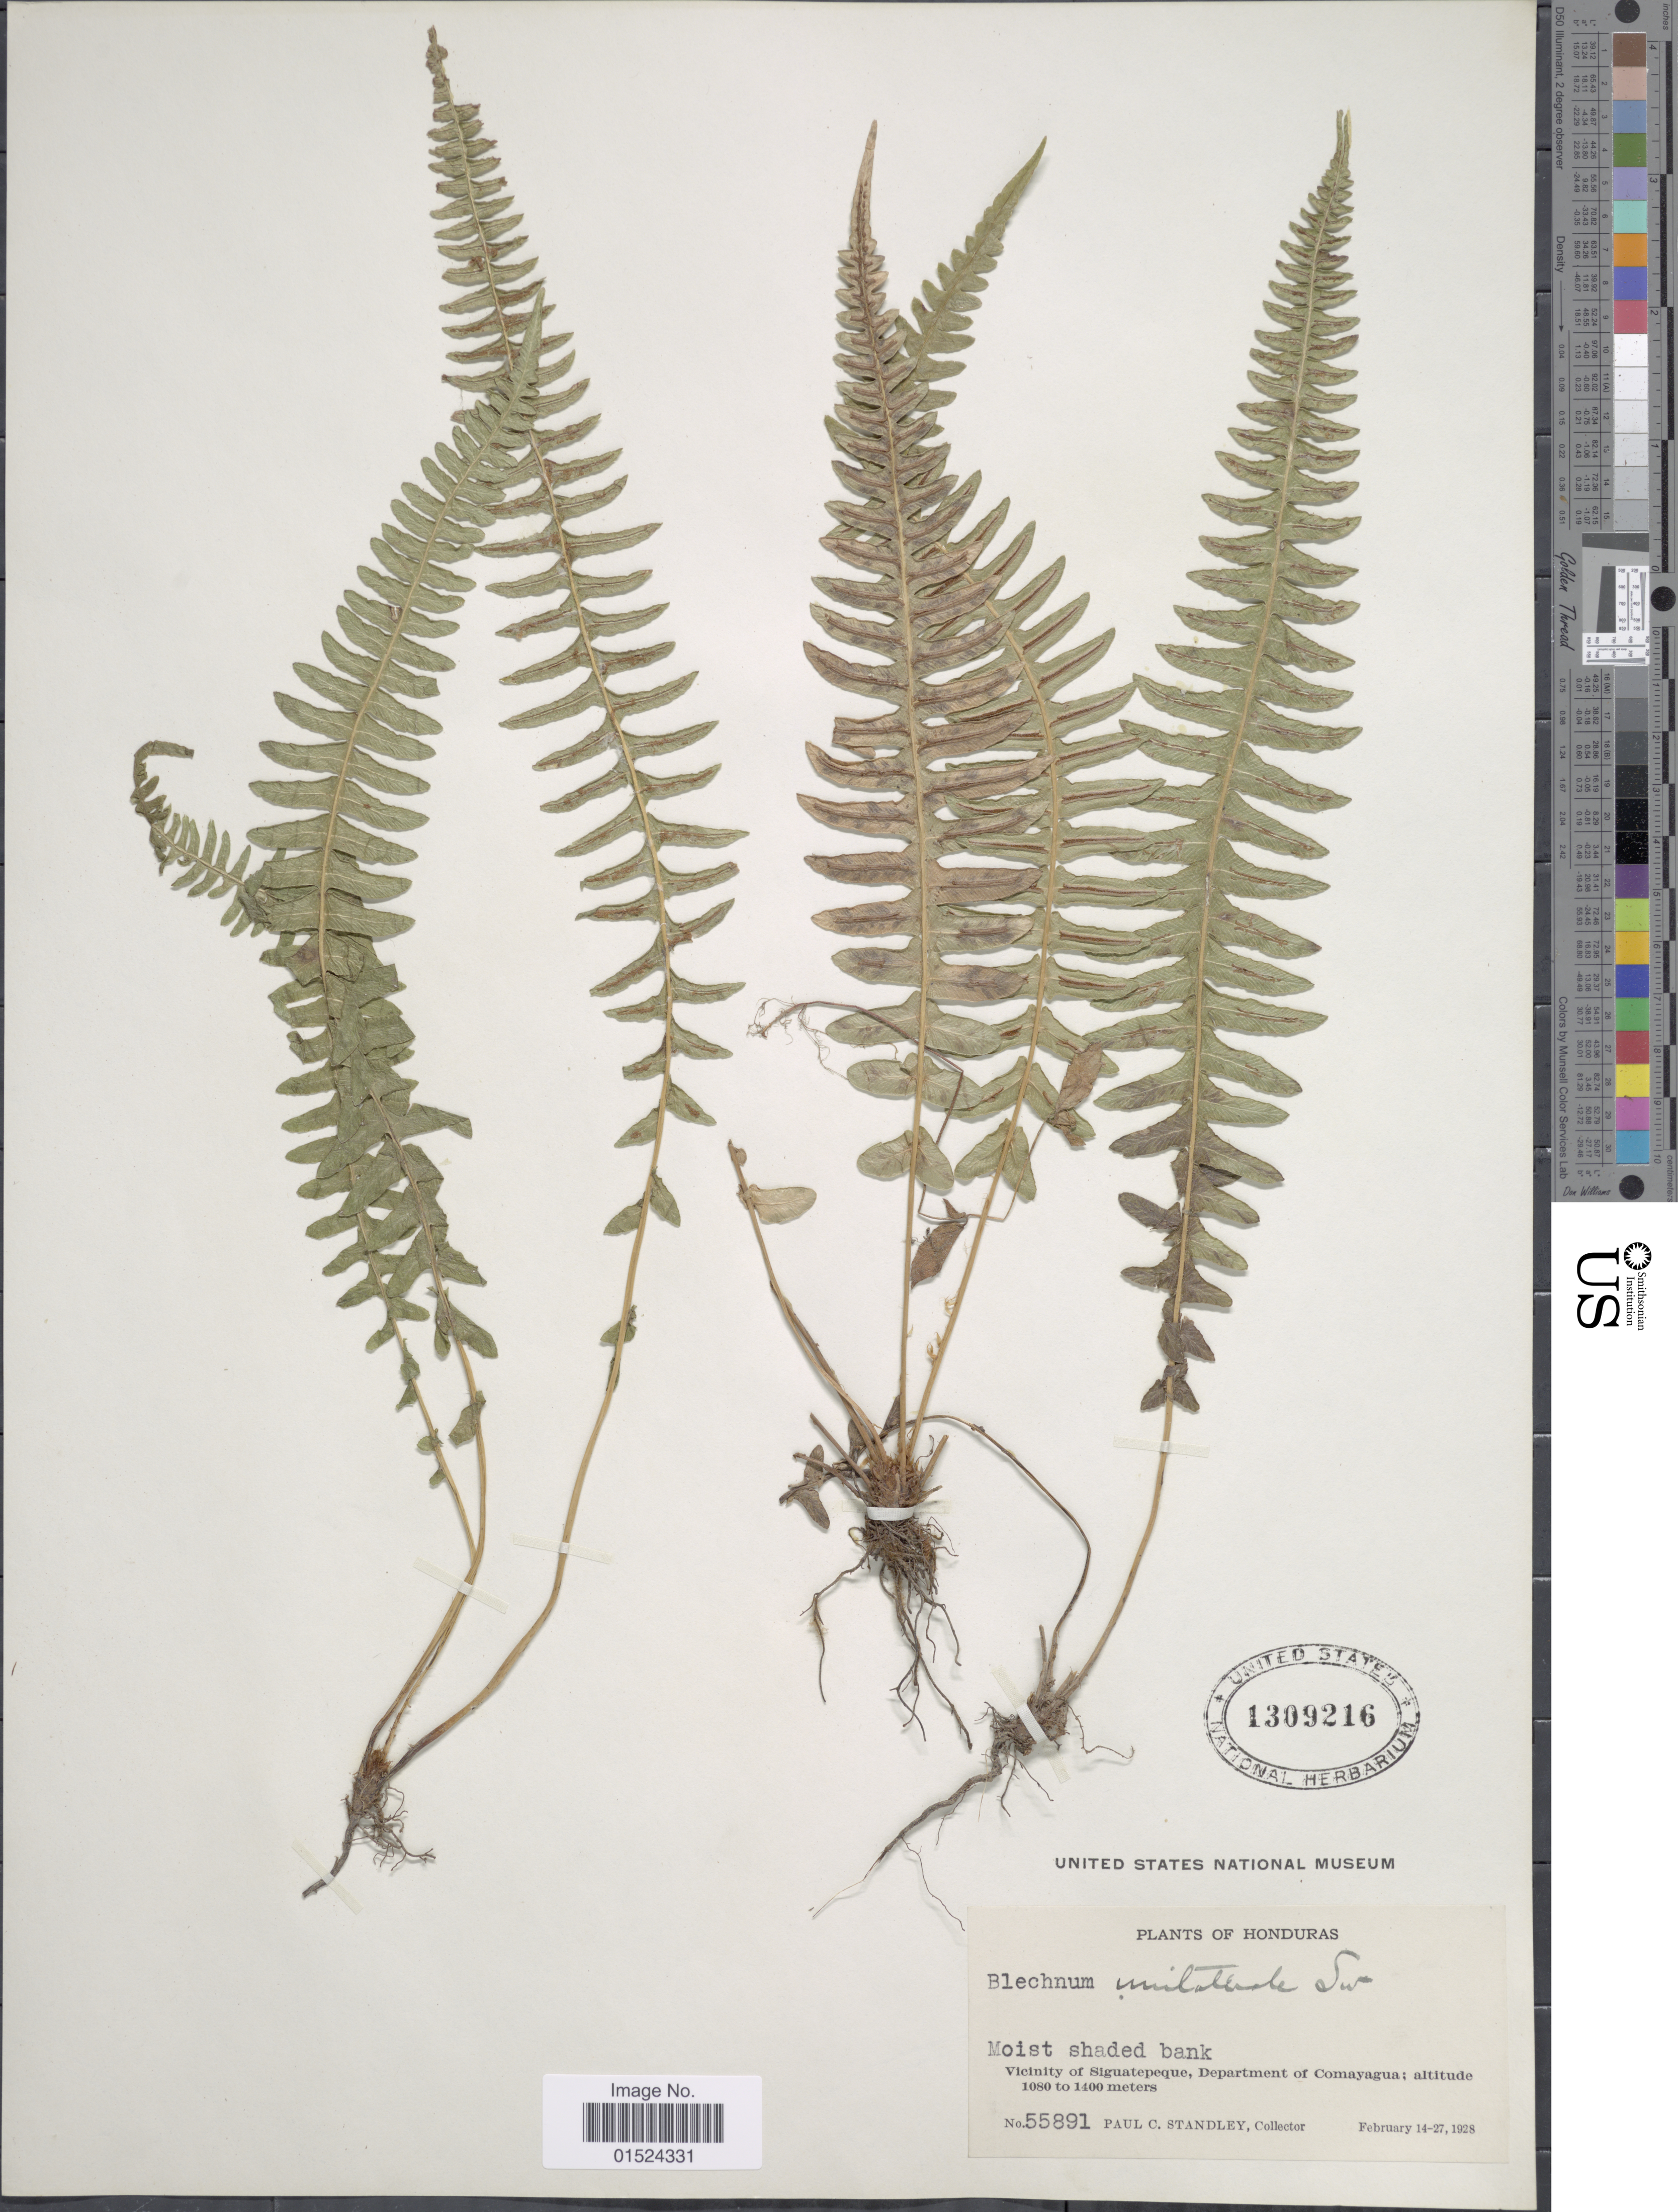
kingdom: Plantae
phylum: Tracheophyta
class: Polypodiopsida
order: Polypodiales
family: Blechnaceae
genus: Blechnum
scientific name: Blechnum polypodioides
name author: Raddi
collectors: P. C. Standley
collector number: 55891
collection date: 1928-02-14/1928-02-27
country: Honduras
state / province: Comayagua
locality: Vicinity of Siguatepeque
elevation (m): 1080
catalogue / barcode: US 1309216